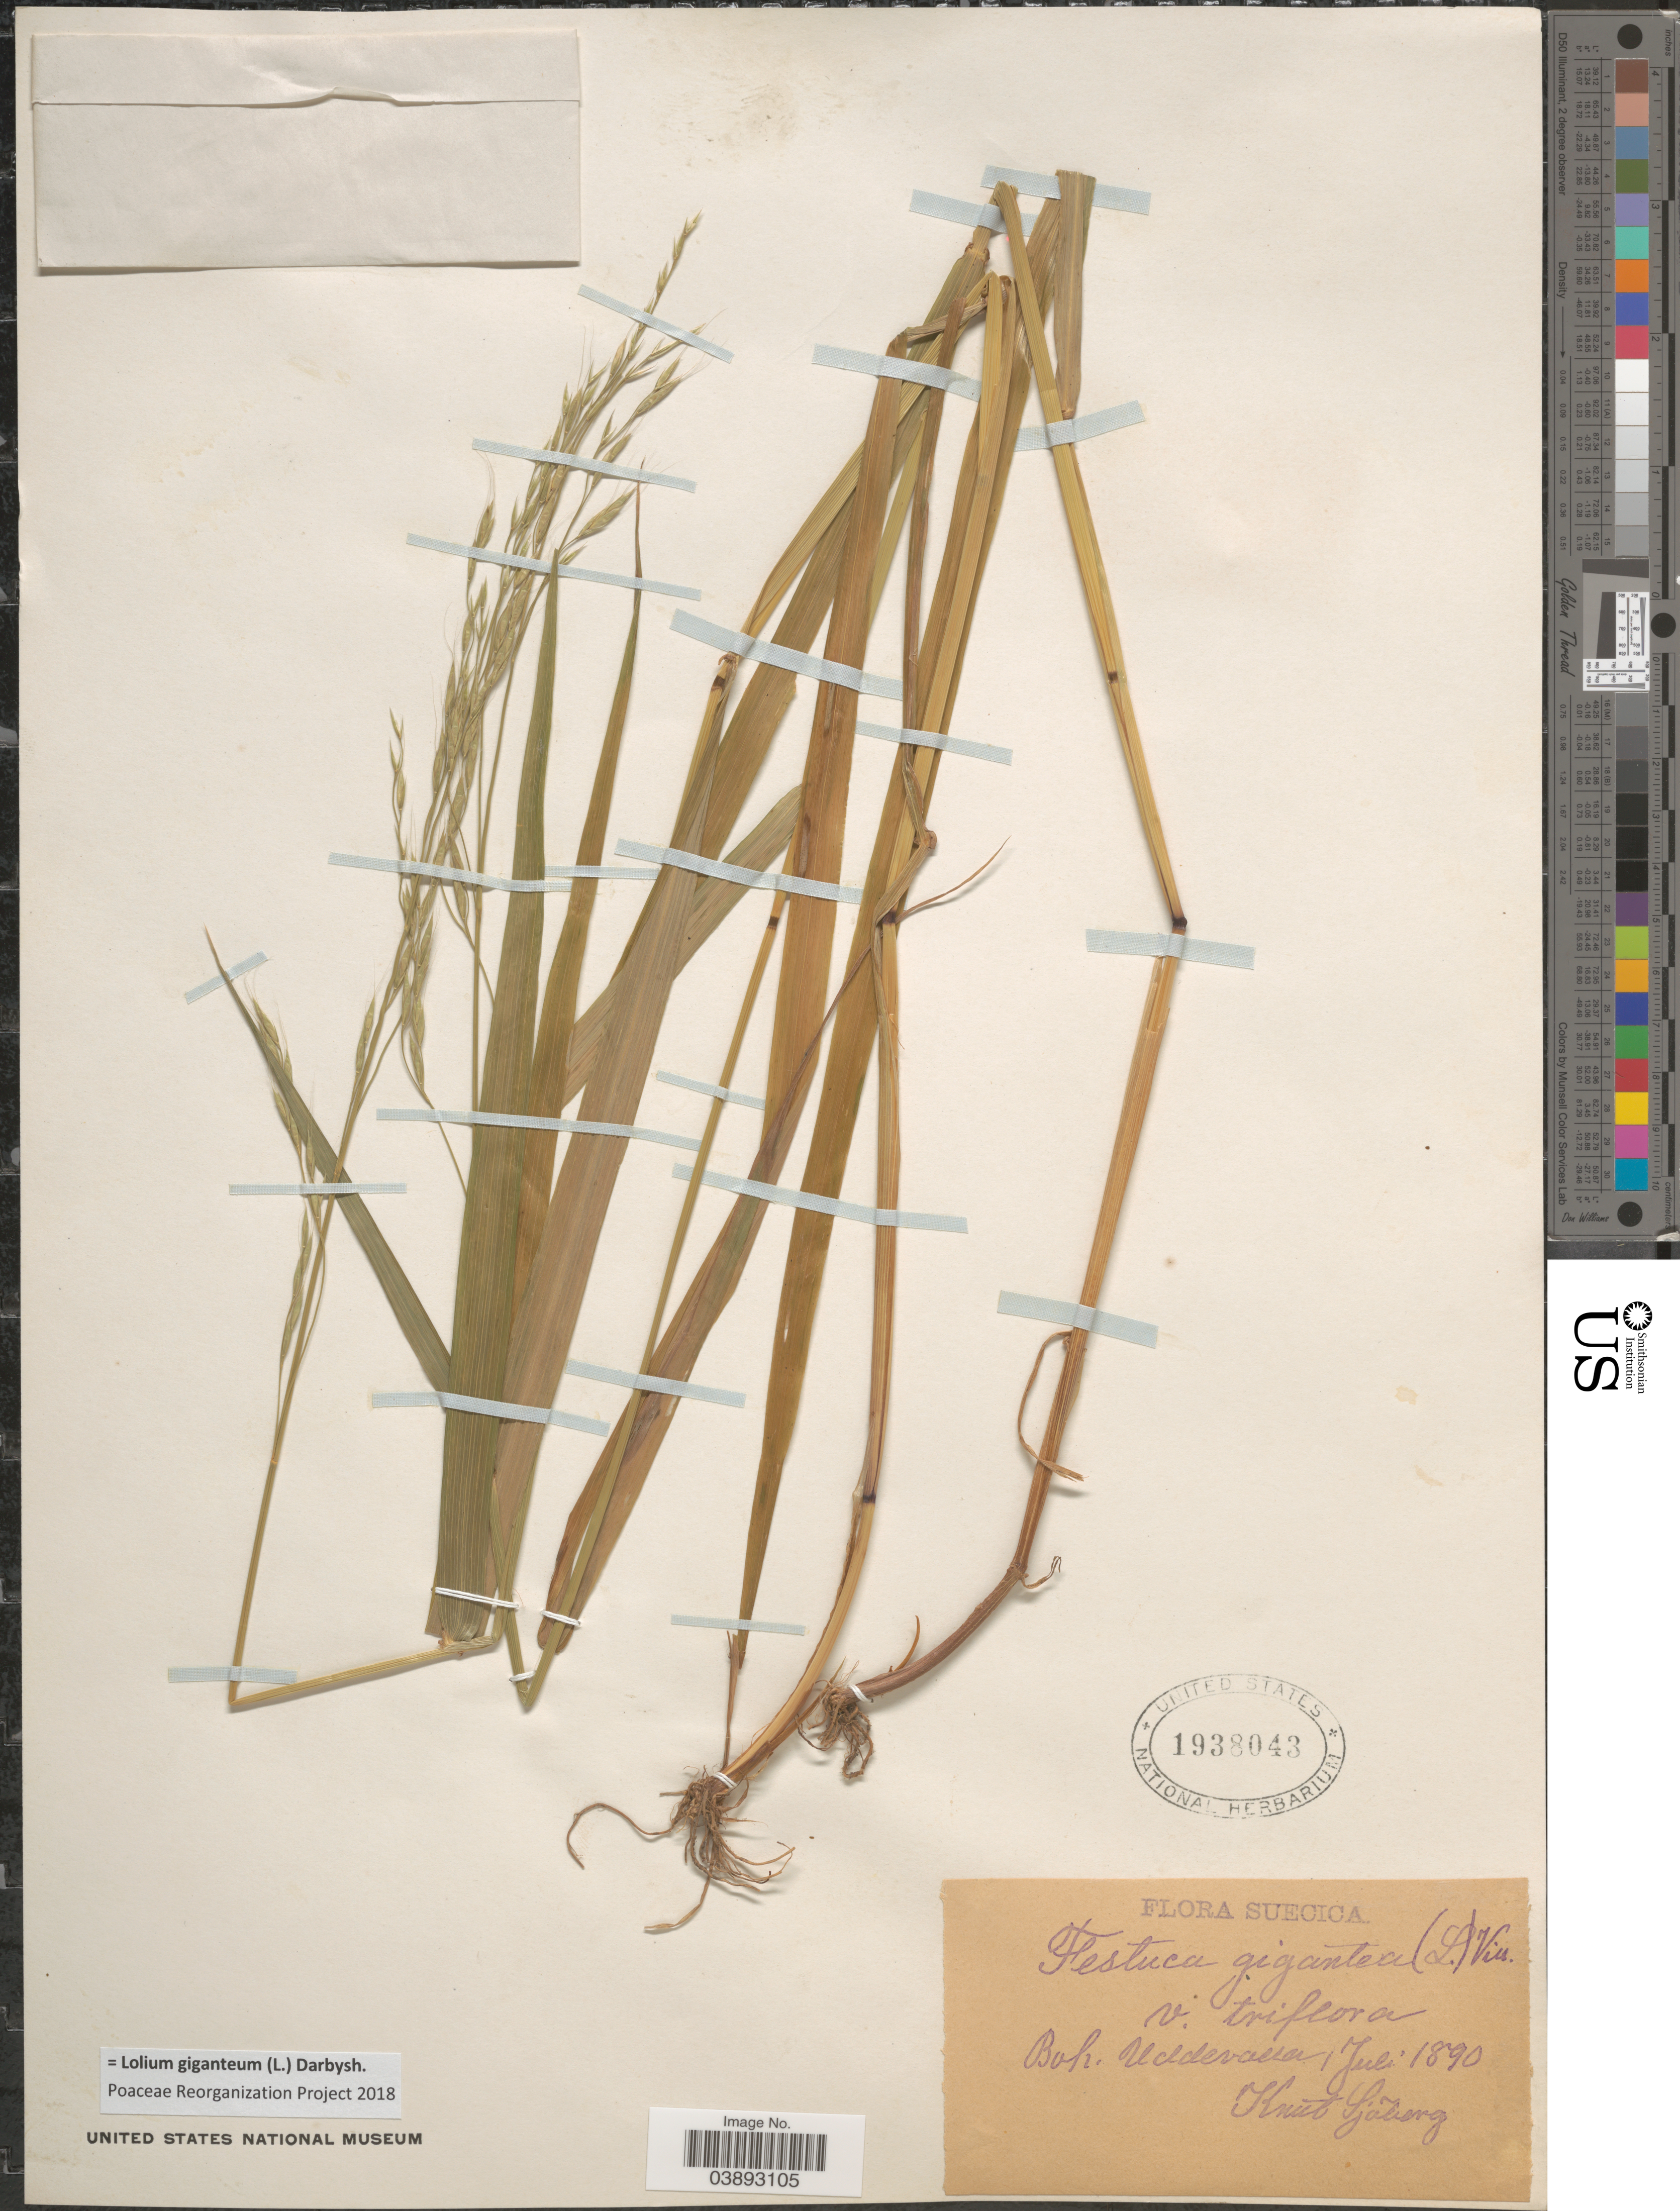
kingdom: Plantae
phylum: Tracheophyta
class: Liliopsida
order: Poales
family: Poaceae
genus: Lolium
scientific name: Lolium giganteum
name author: (L.) Darbysh.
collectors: K. Sjöberg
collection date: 1890-07-01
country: Sweden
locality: Suecica. Boh. Uddevalla.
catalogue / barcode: US 1938043